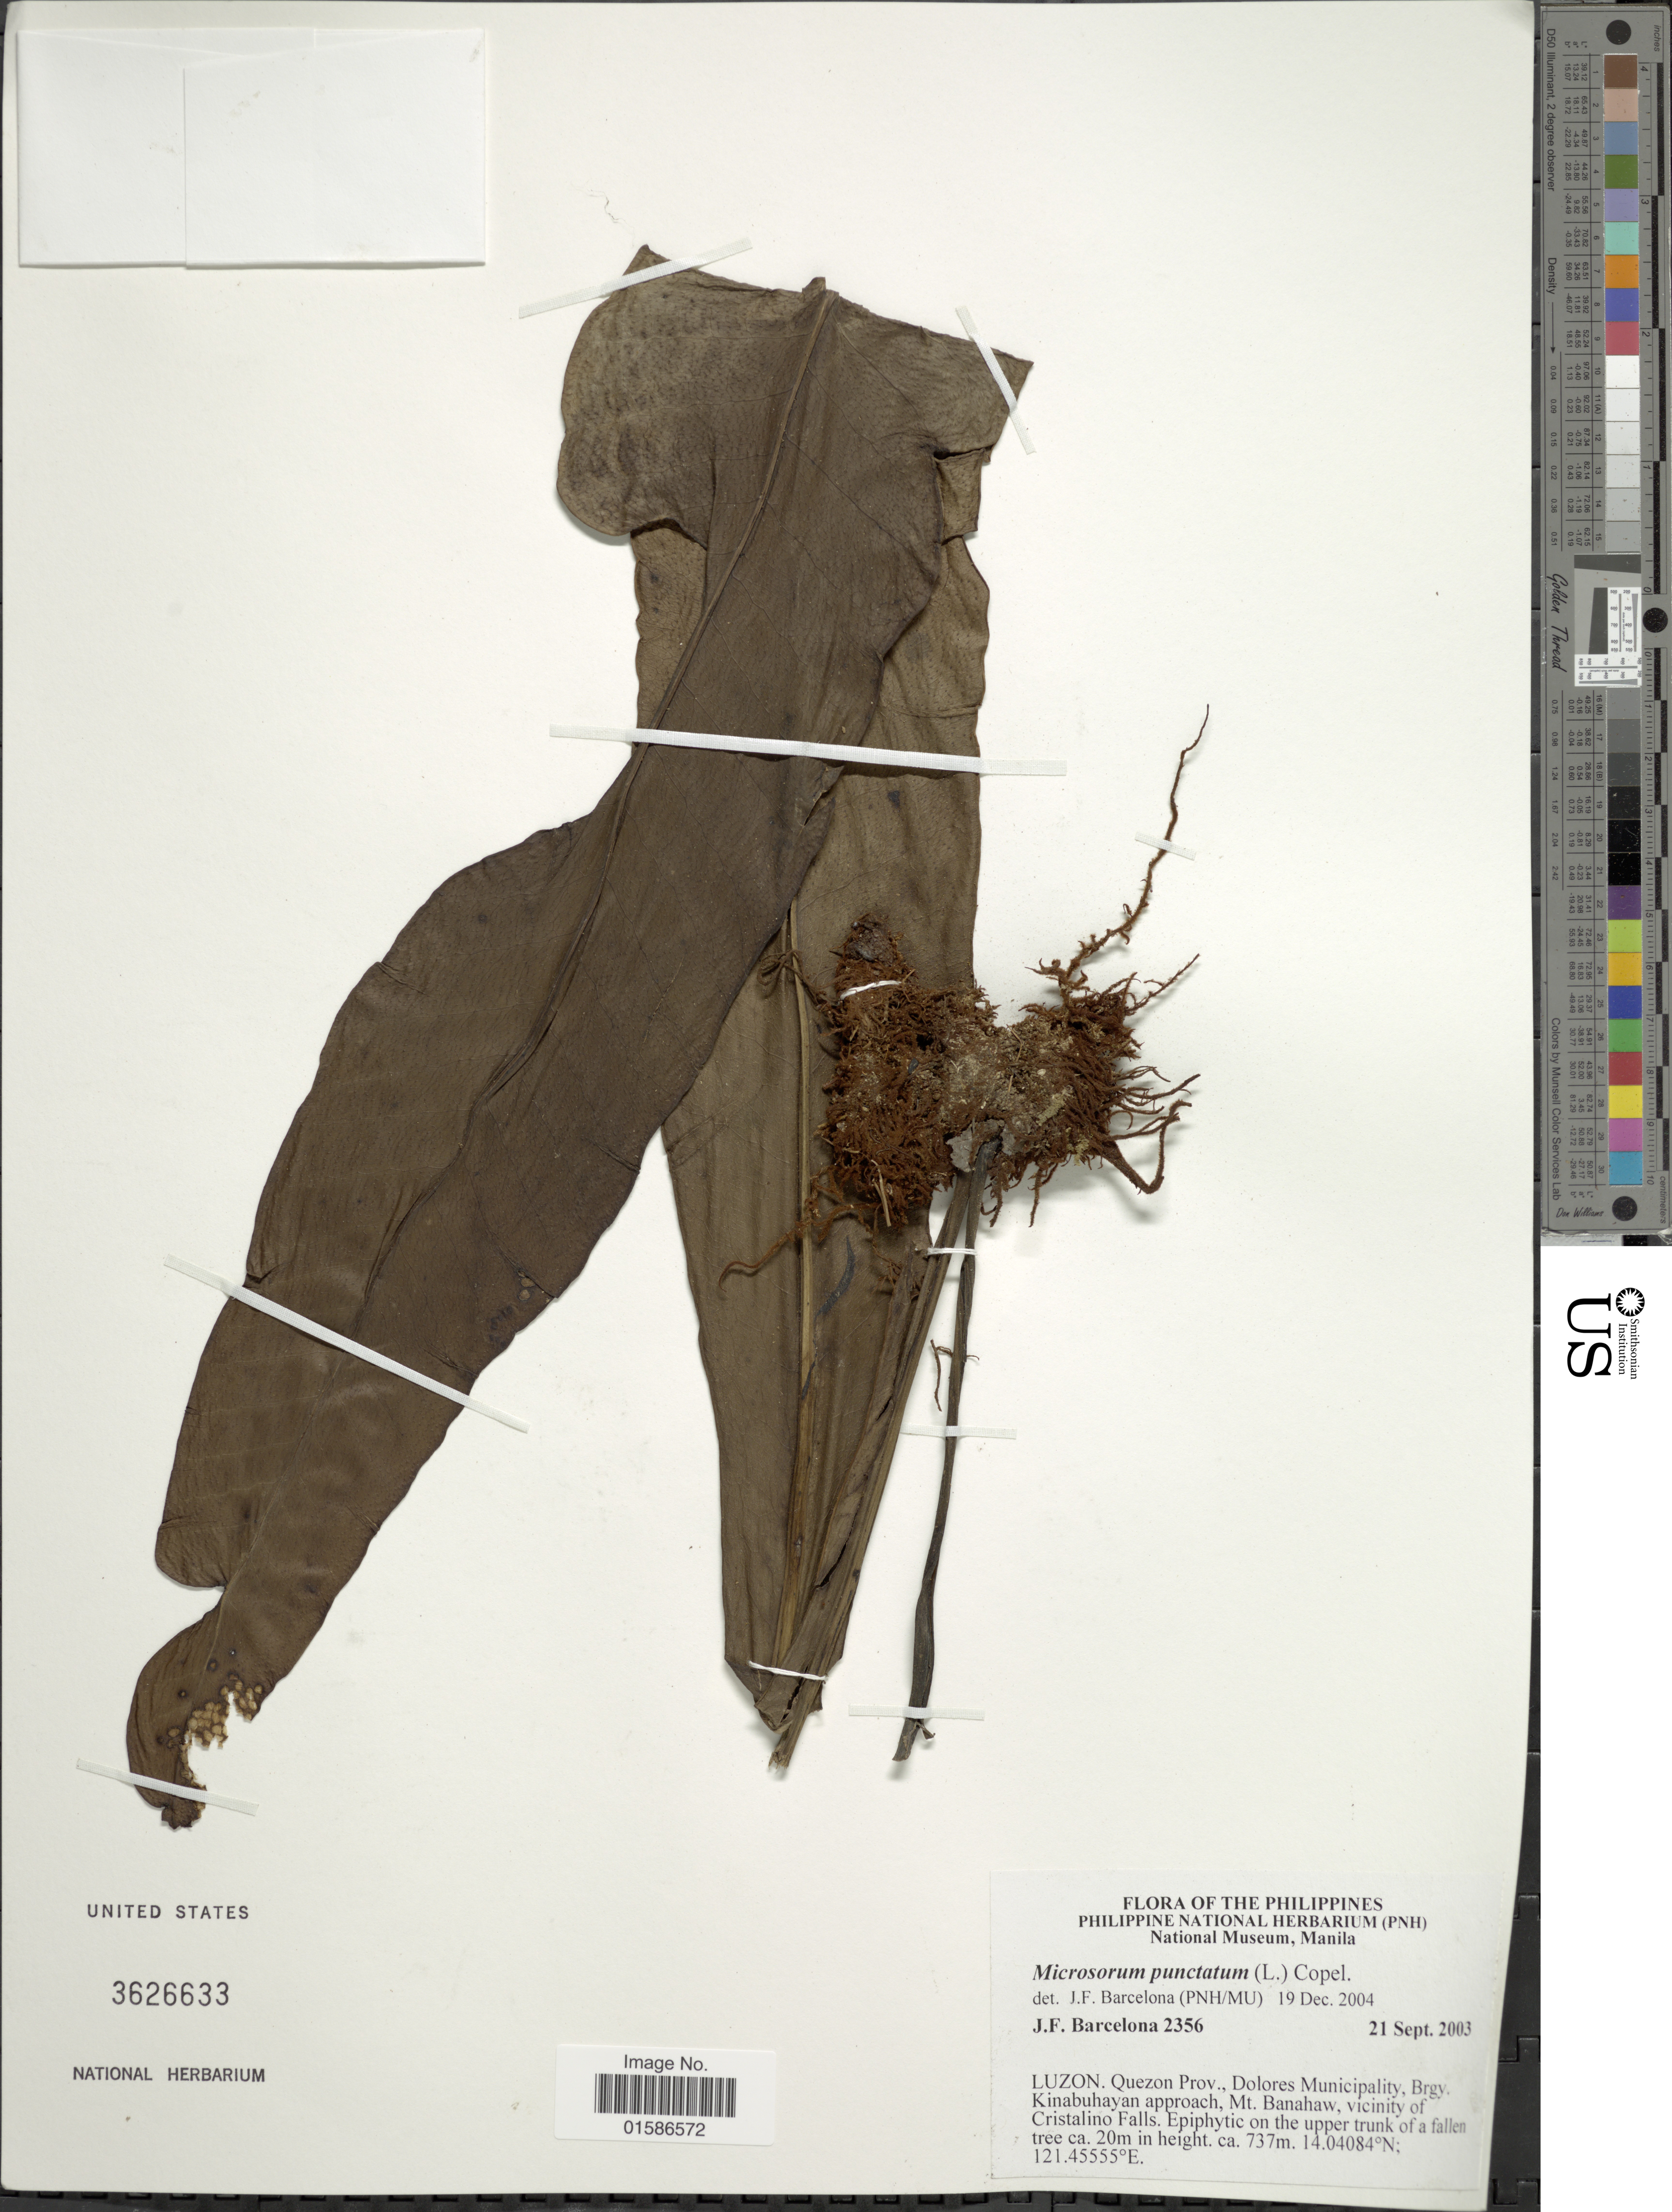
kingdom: Plantae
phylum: Tracheophyta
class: Polypodiopsida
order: Polypodiales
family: Polypodiaceae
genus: Microsorum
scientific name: Microsorum punctatum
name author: (L.) Copel.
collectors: J. F. Barcelona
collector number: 2356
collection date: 2003-09-21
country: Philippines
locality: Luzon. Quezon Prov., Dolores Municipality, Brgy. Kinabuhayan approach, Mt Banahaw, vicinity of Cristalino Falls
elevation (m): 737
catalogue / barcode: US 3626633